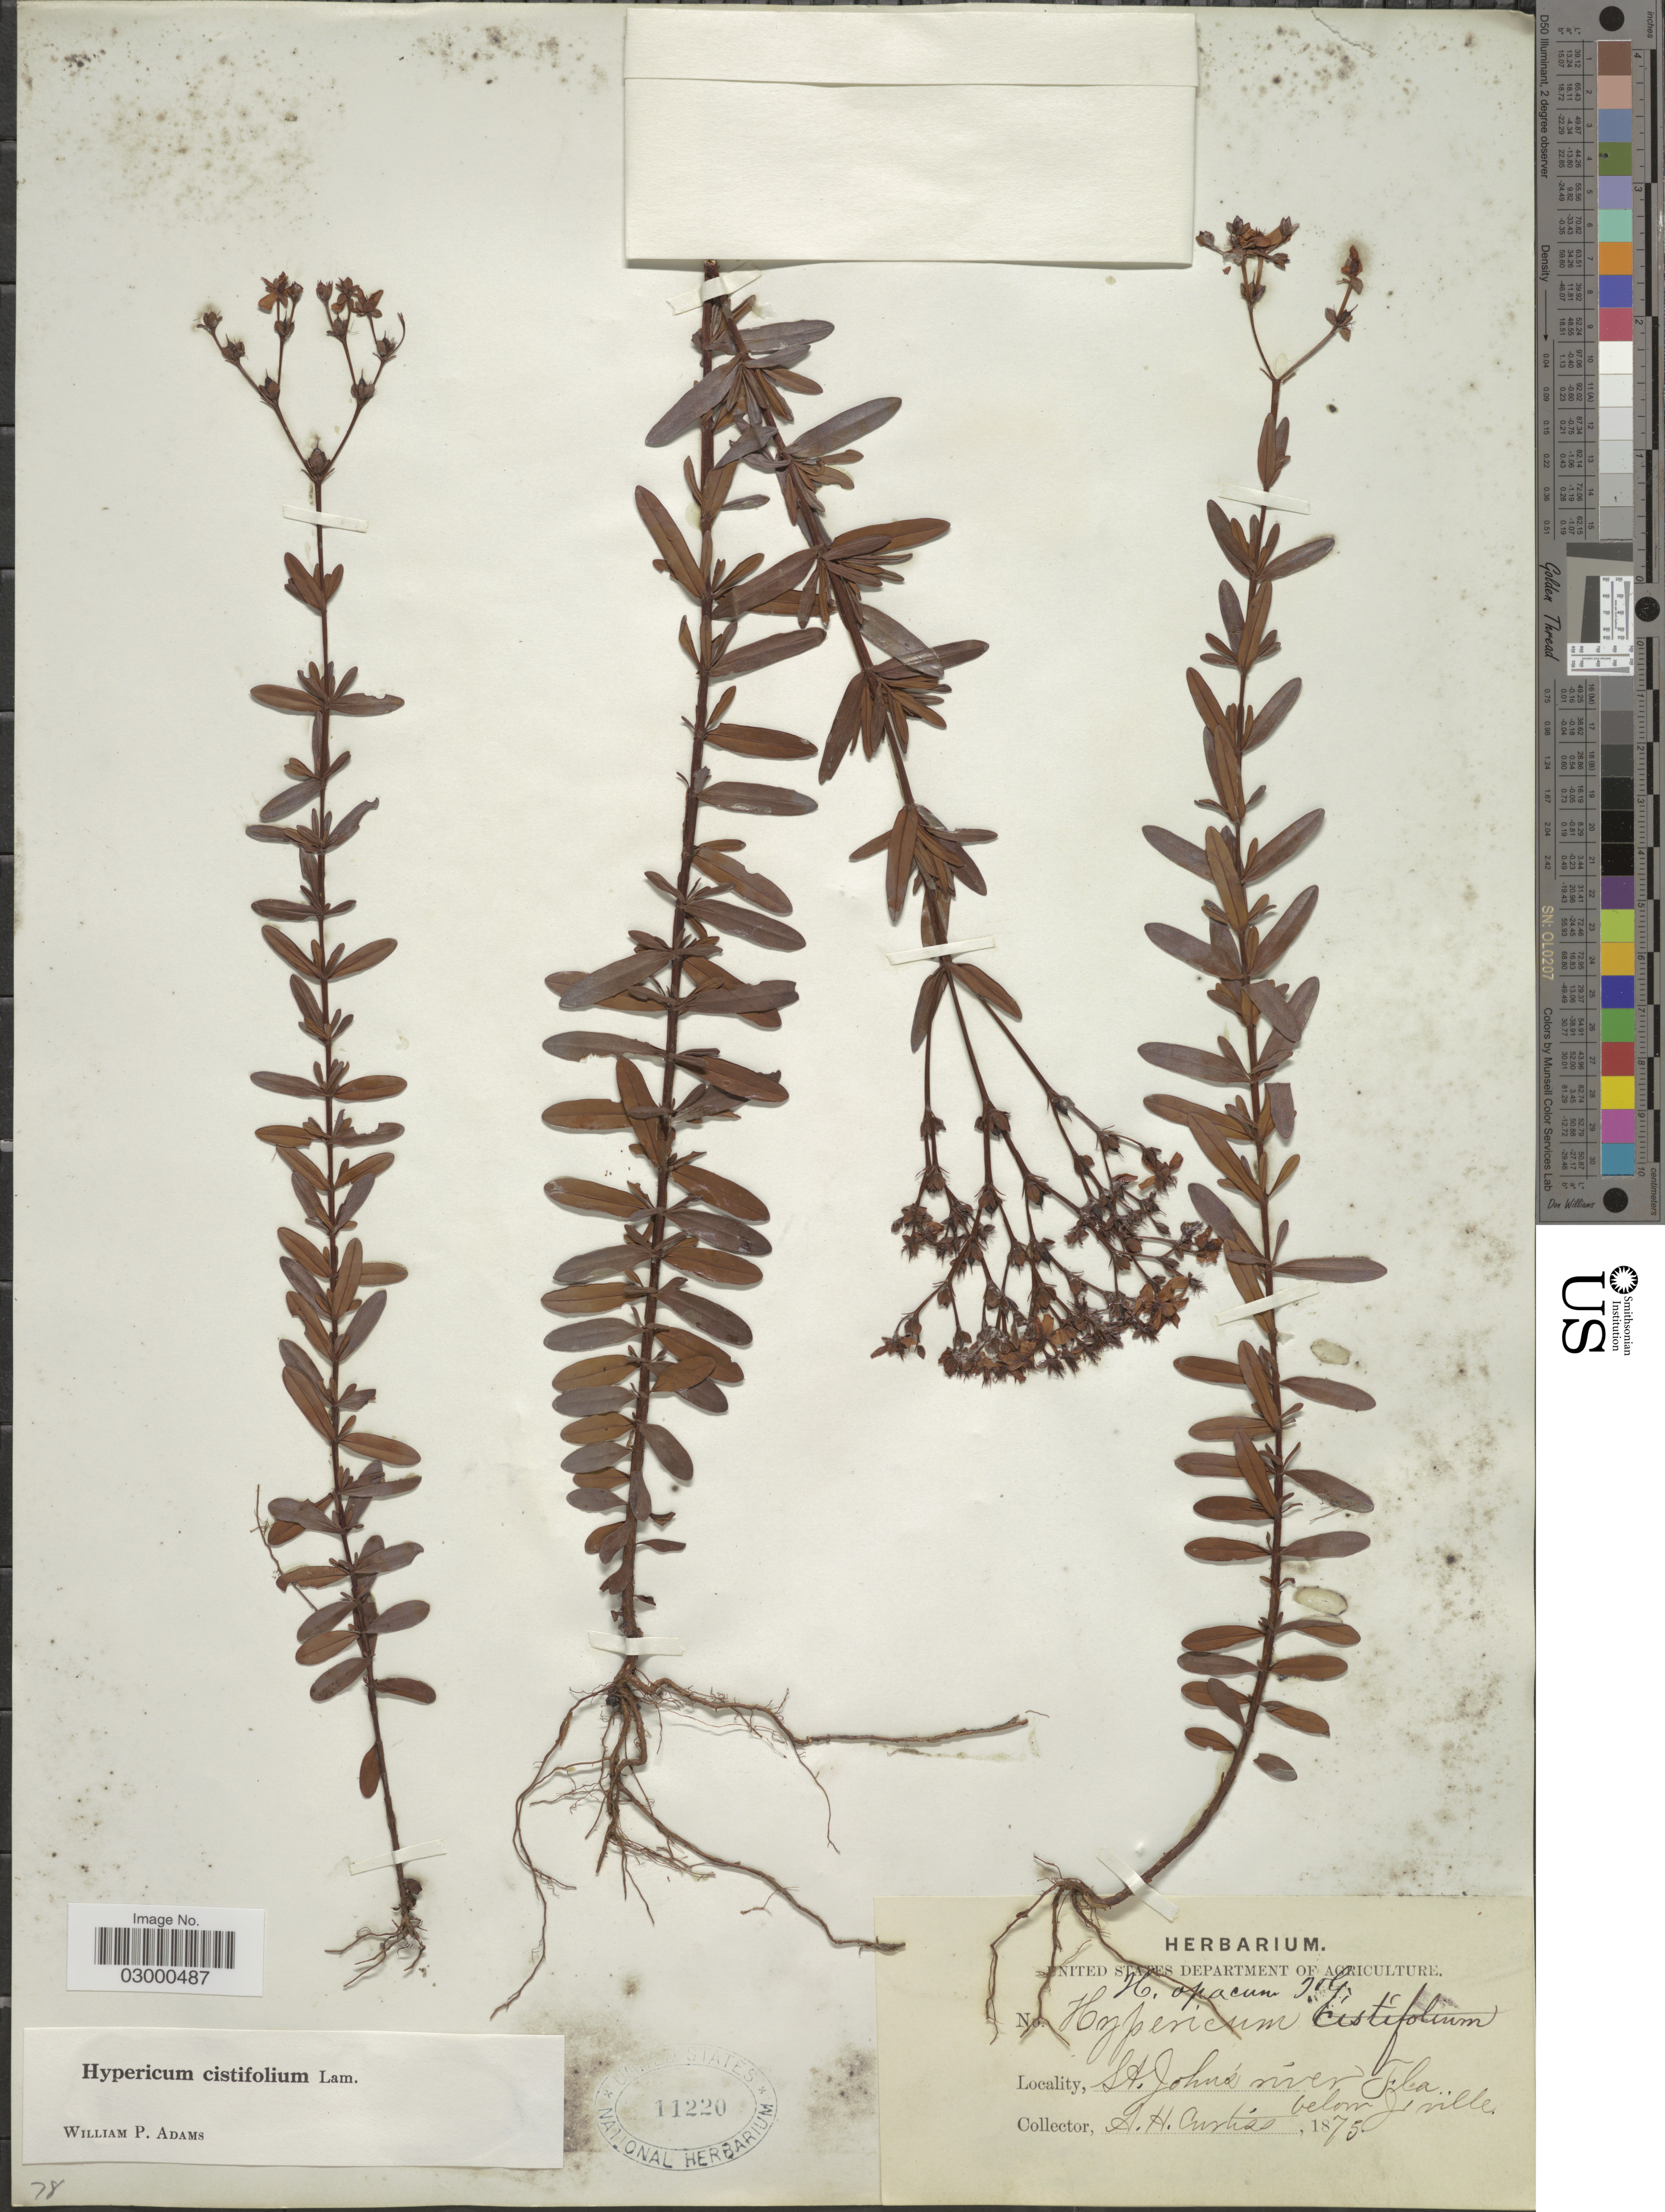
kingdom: Plantae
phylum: Tracheophyta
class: Magnoliopsida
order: Malpighiales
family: Hypericaceae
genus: Hypericum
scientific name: Hypericum cistifolium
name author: Lam.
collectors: A. H. Curtiss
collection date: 1875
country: United States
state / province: Florida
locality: St. John's river, below J-ville.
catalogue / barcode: US 11220